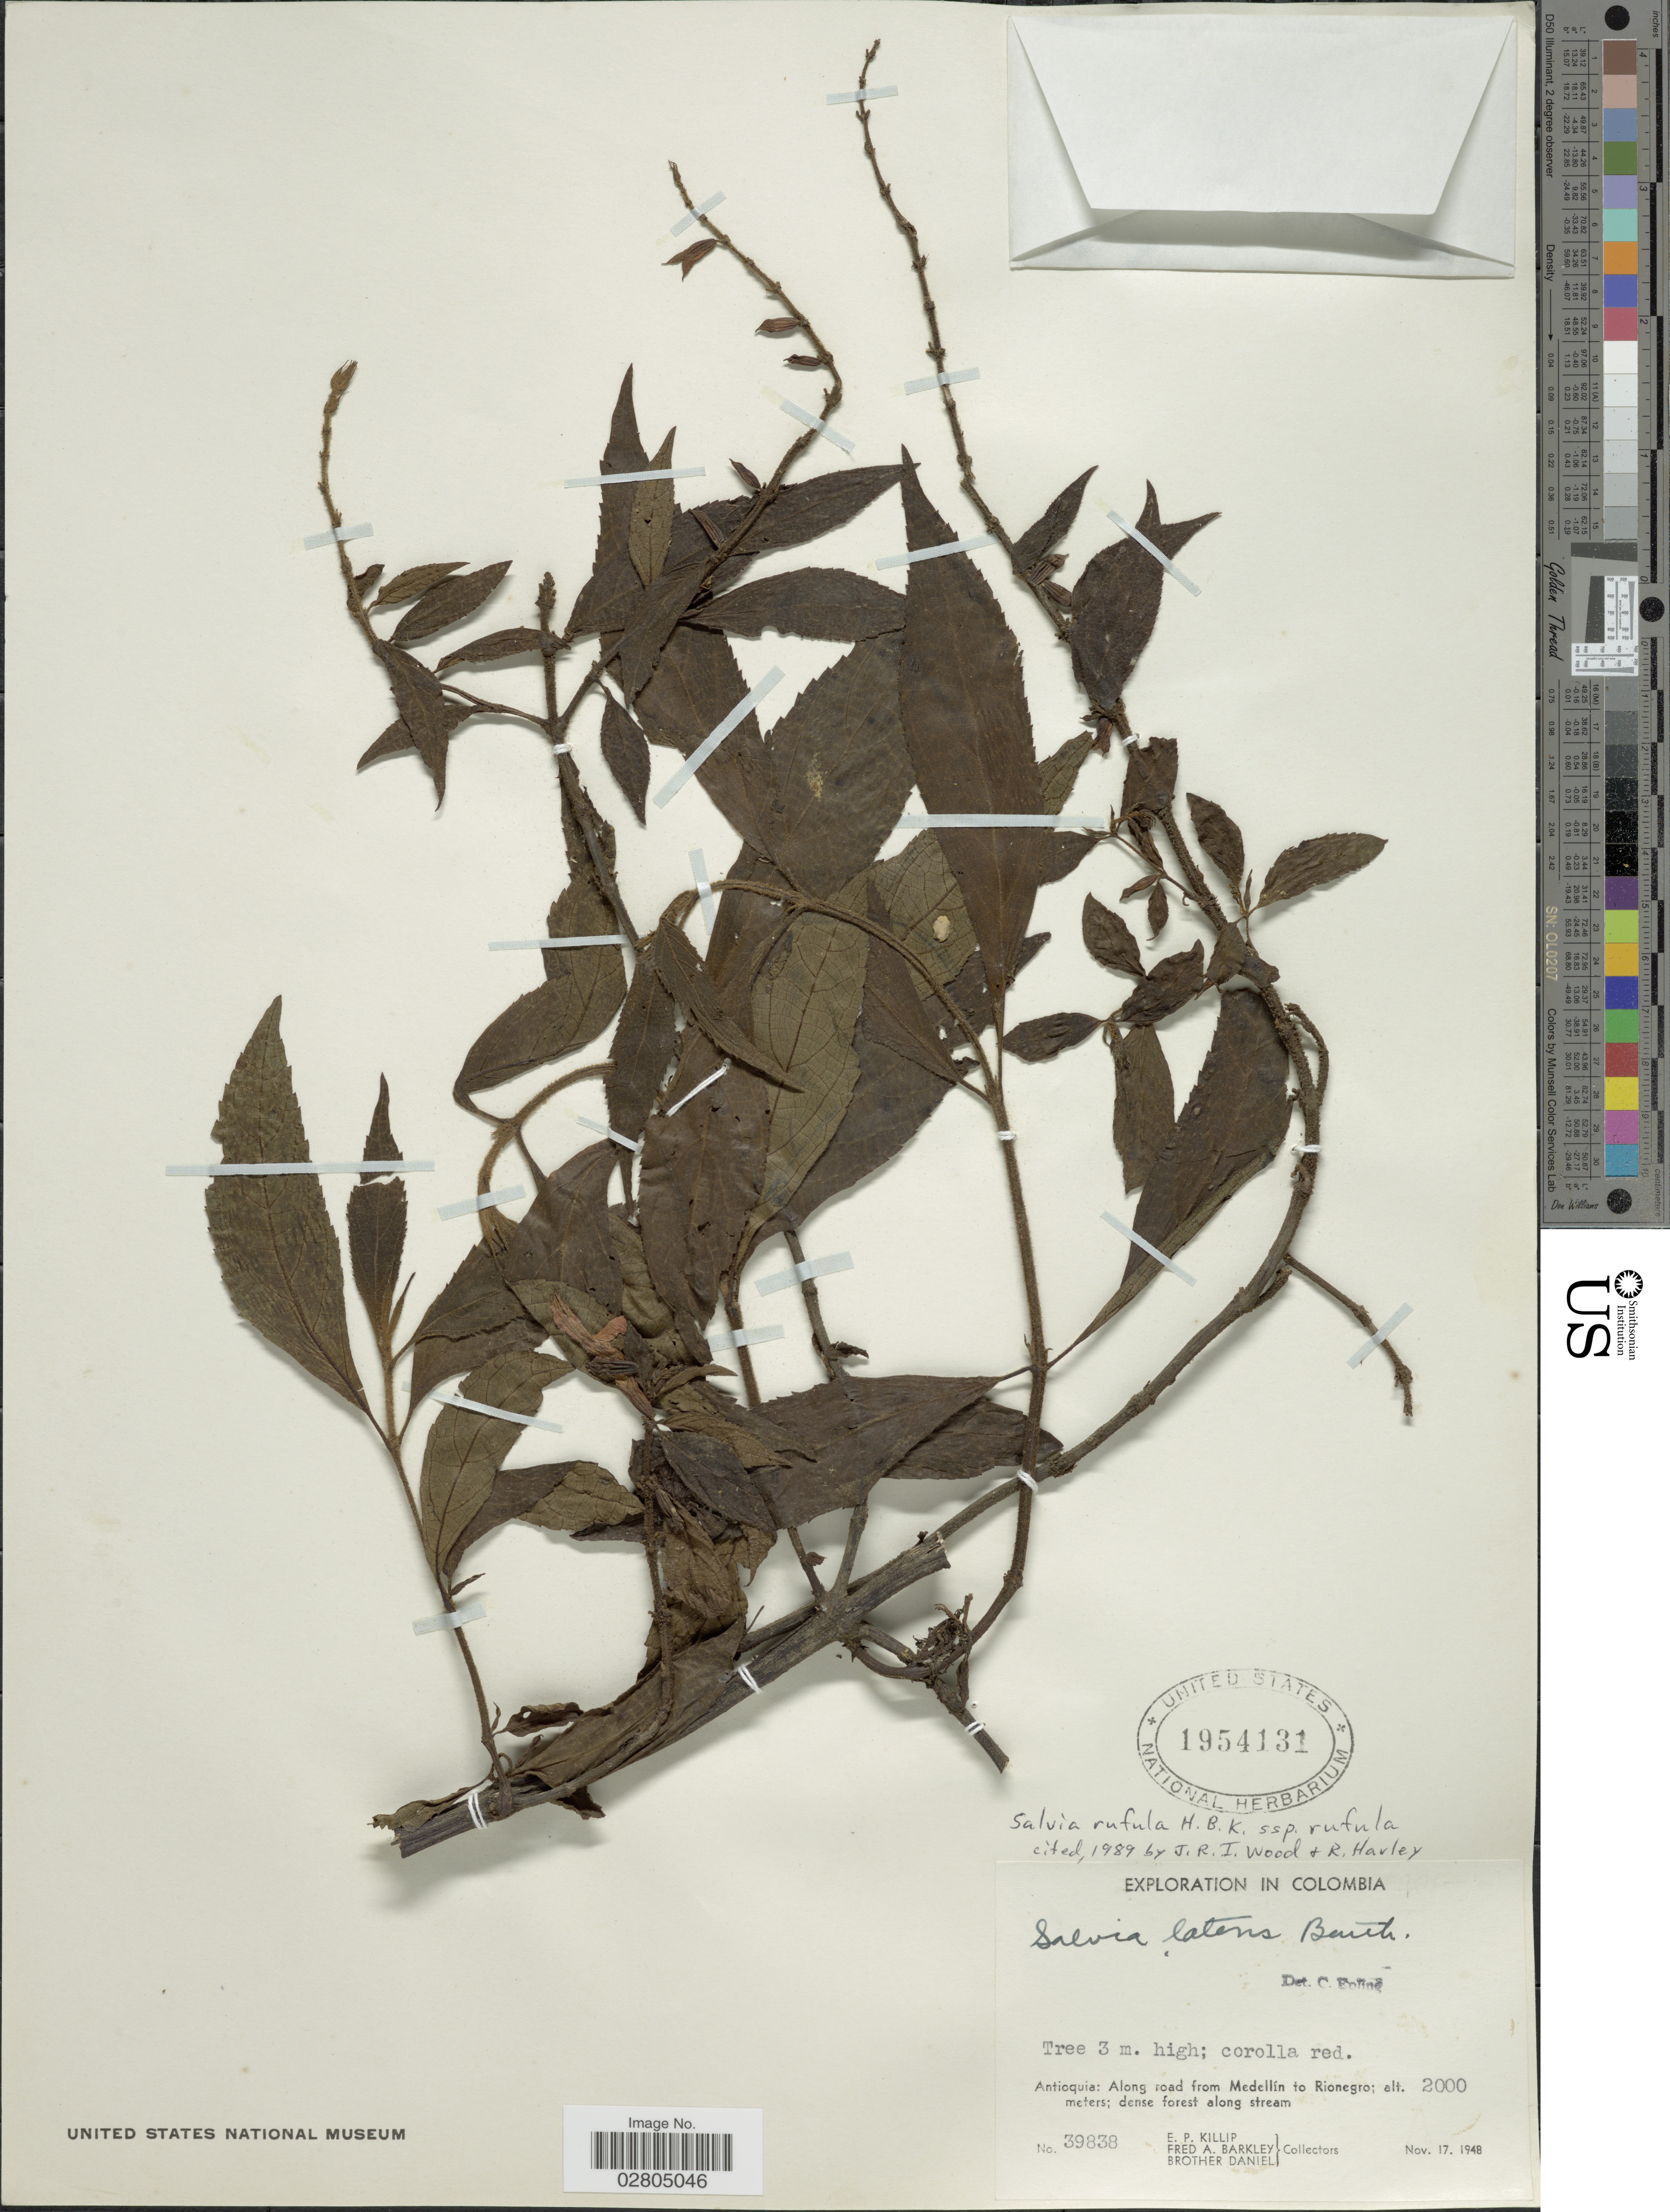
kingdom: Plantae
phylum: Tracheophyta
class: Magnoliopsida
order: Lamiales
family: Lamiaceae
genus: Salvia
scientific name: Salvia rufula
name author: Kunth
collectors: E. P. Killip, F. A. Barkley & Bro. Daniel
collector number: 39838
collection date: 1948-11-17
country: Colombia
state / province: Antioquia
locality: Along road from Medellín to Rionegro.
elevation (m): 2000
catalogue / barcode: US 1954131